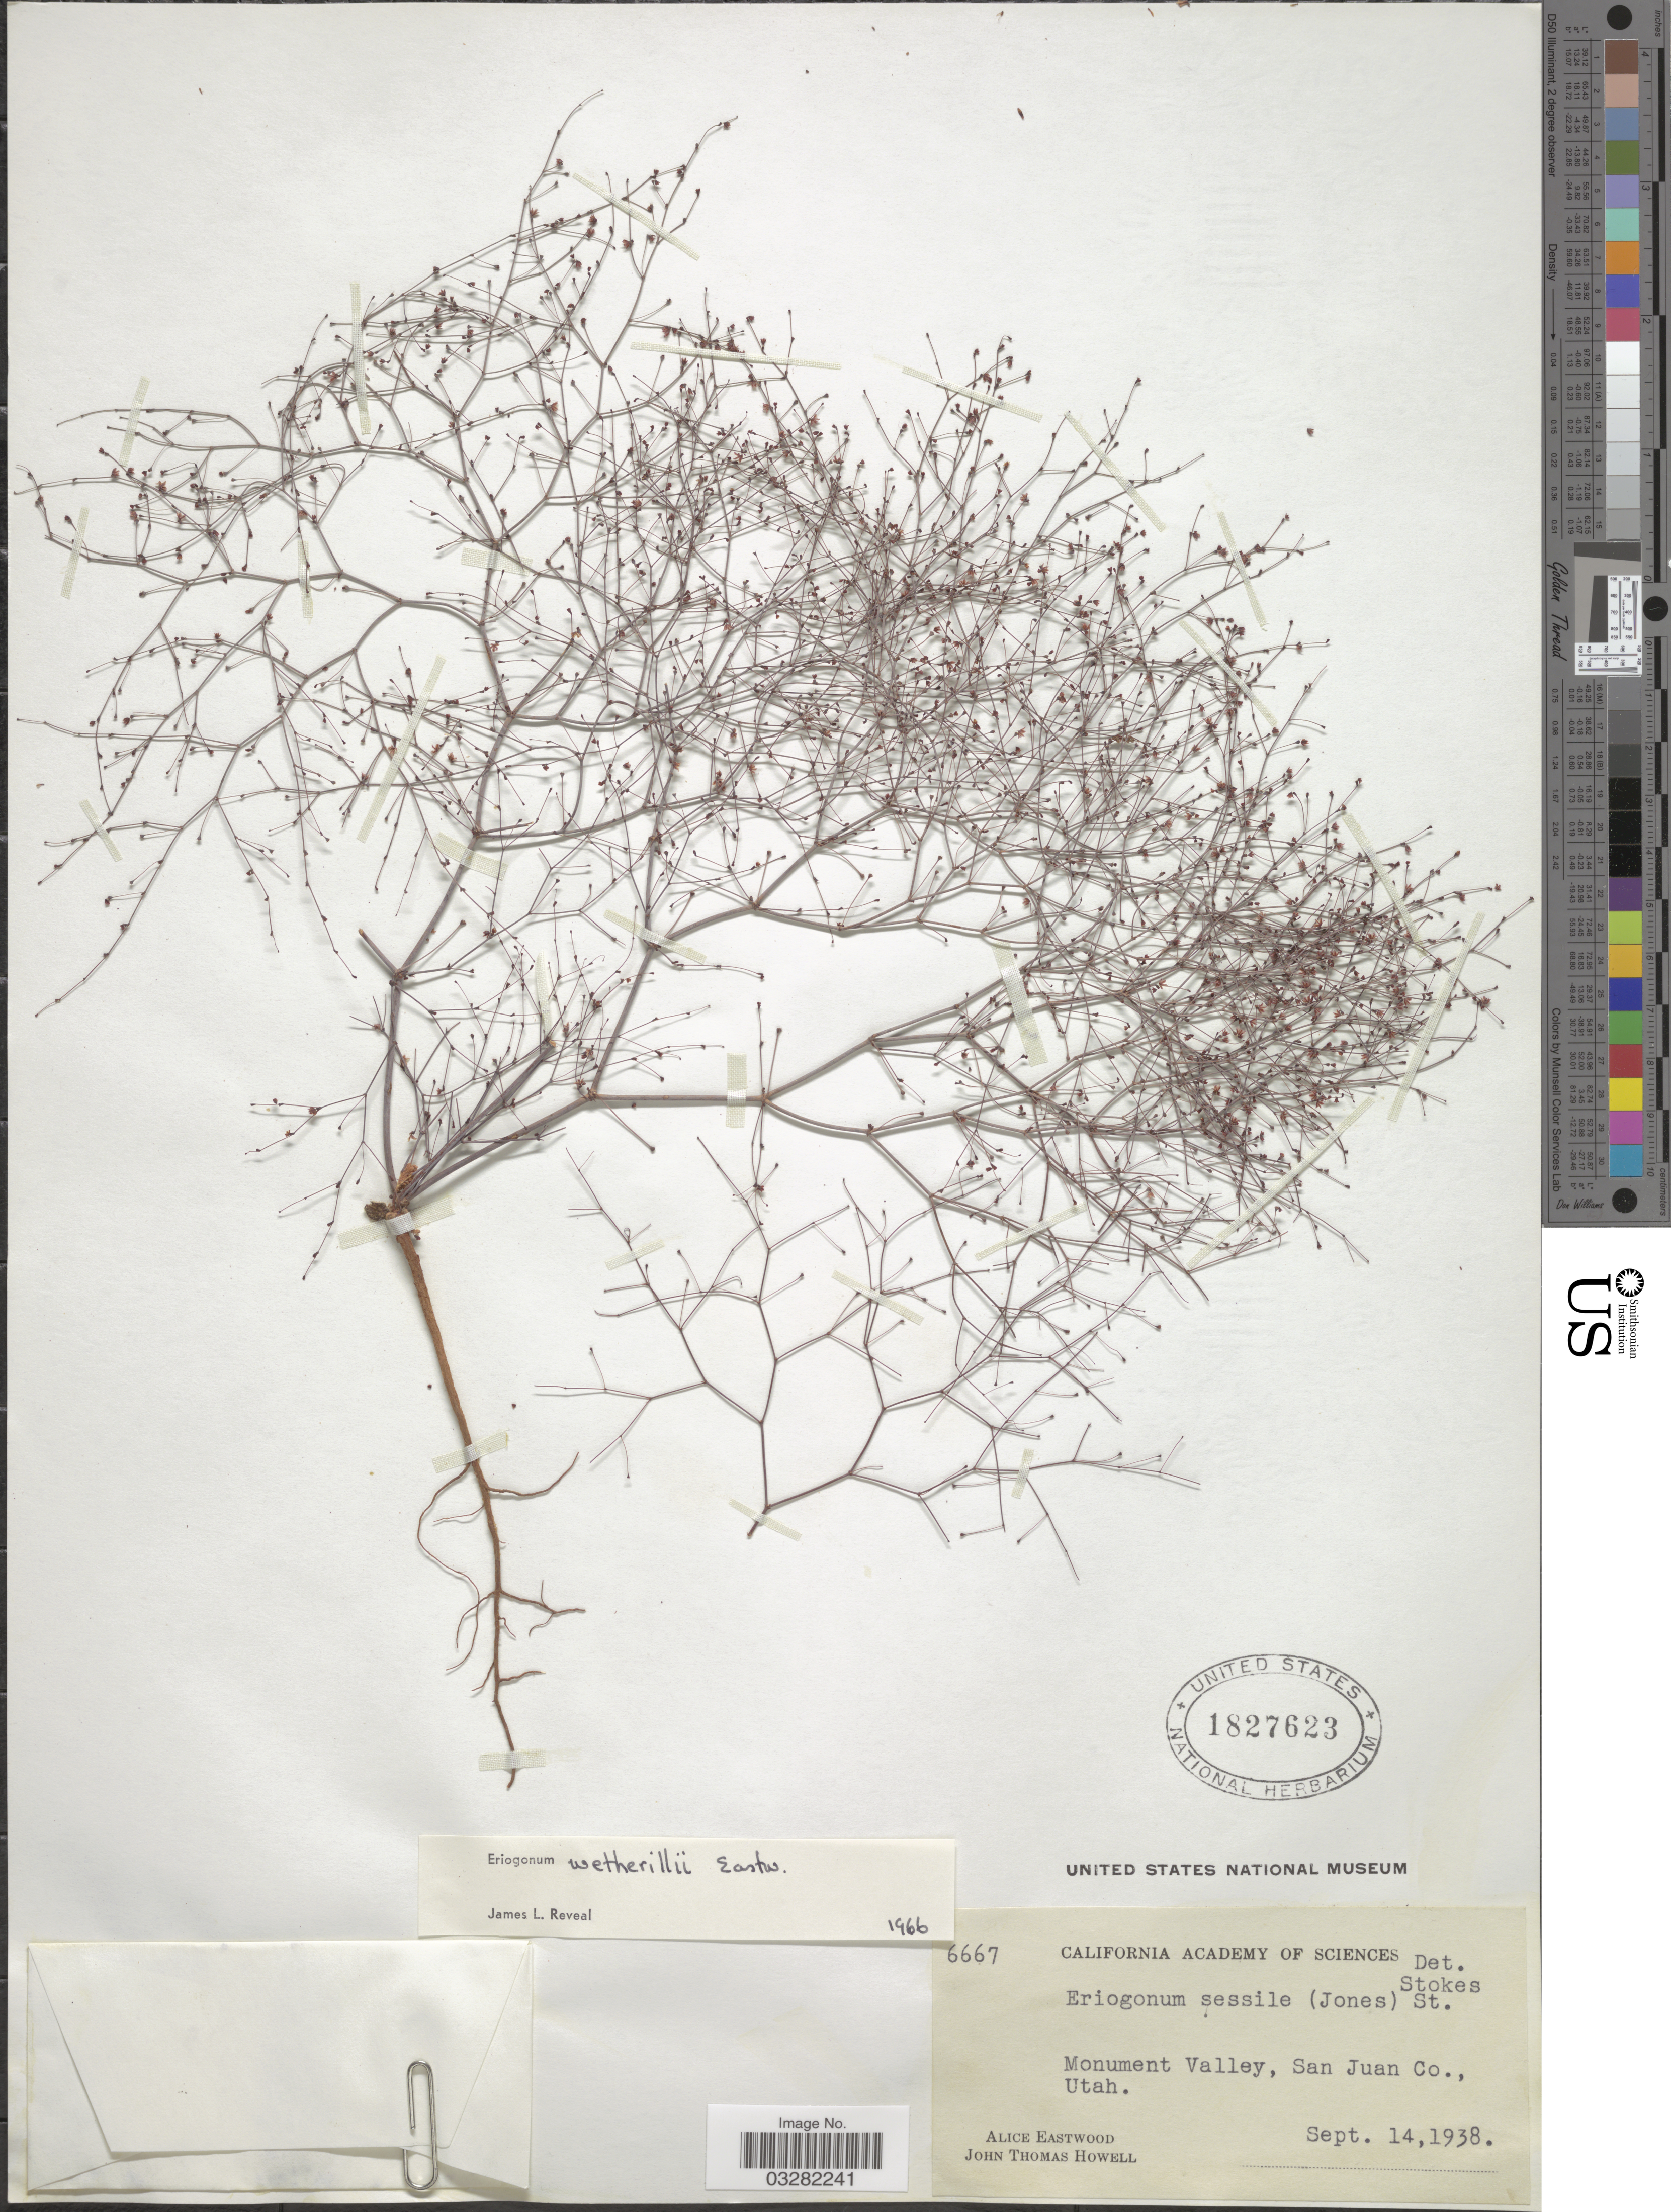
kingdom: Plantae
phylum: Tracheophyta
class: Magnoliopsida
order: Caryophyllales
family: Polygonaceae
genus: Eriogonum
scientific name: Eriogonum wetherillii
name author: Eastw.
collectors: A. Eastwood & J. T. Howell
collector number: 6667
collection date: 1938-09-14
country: United States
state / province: Utah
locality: Monument Valley, San Juan Co.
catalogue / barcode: US 1827623